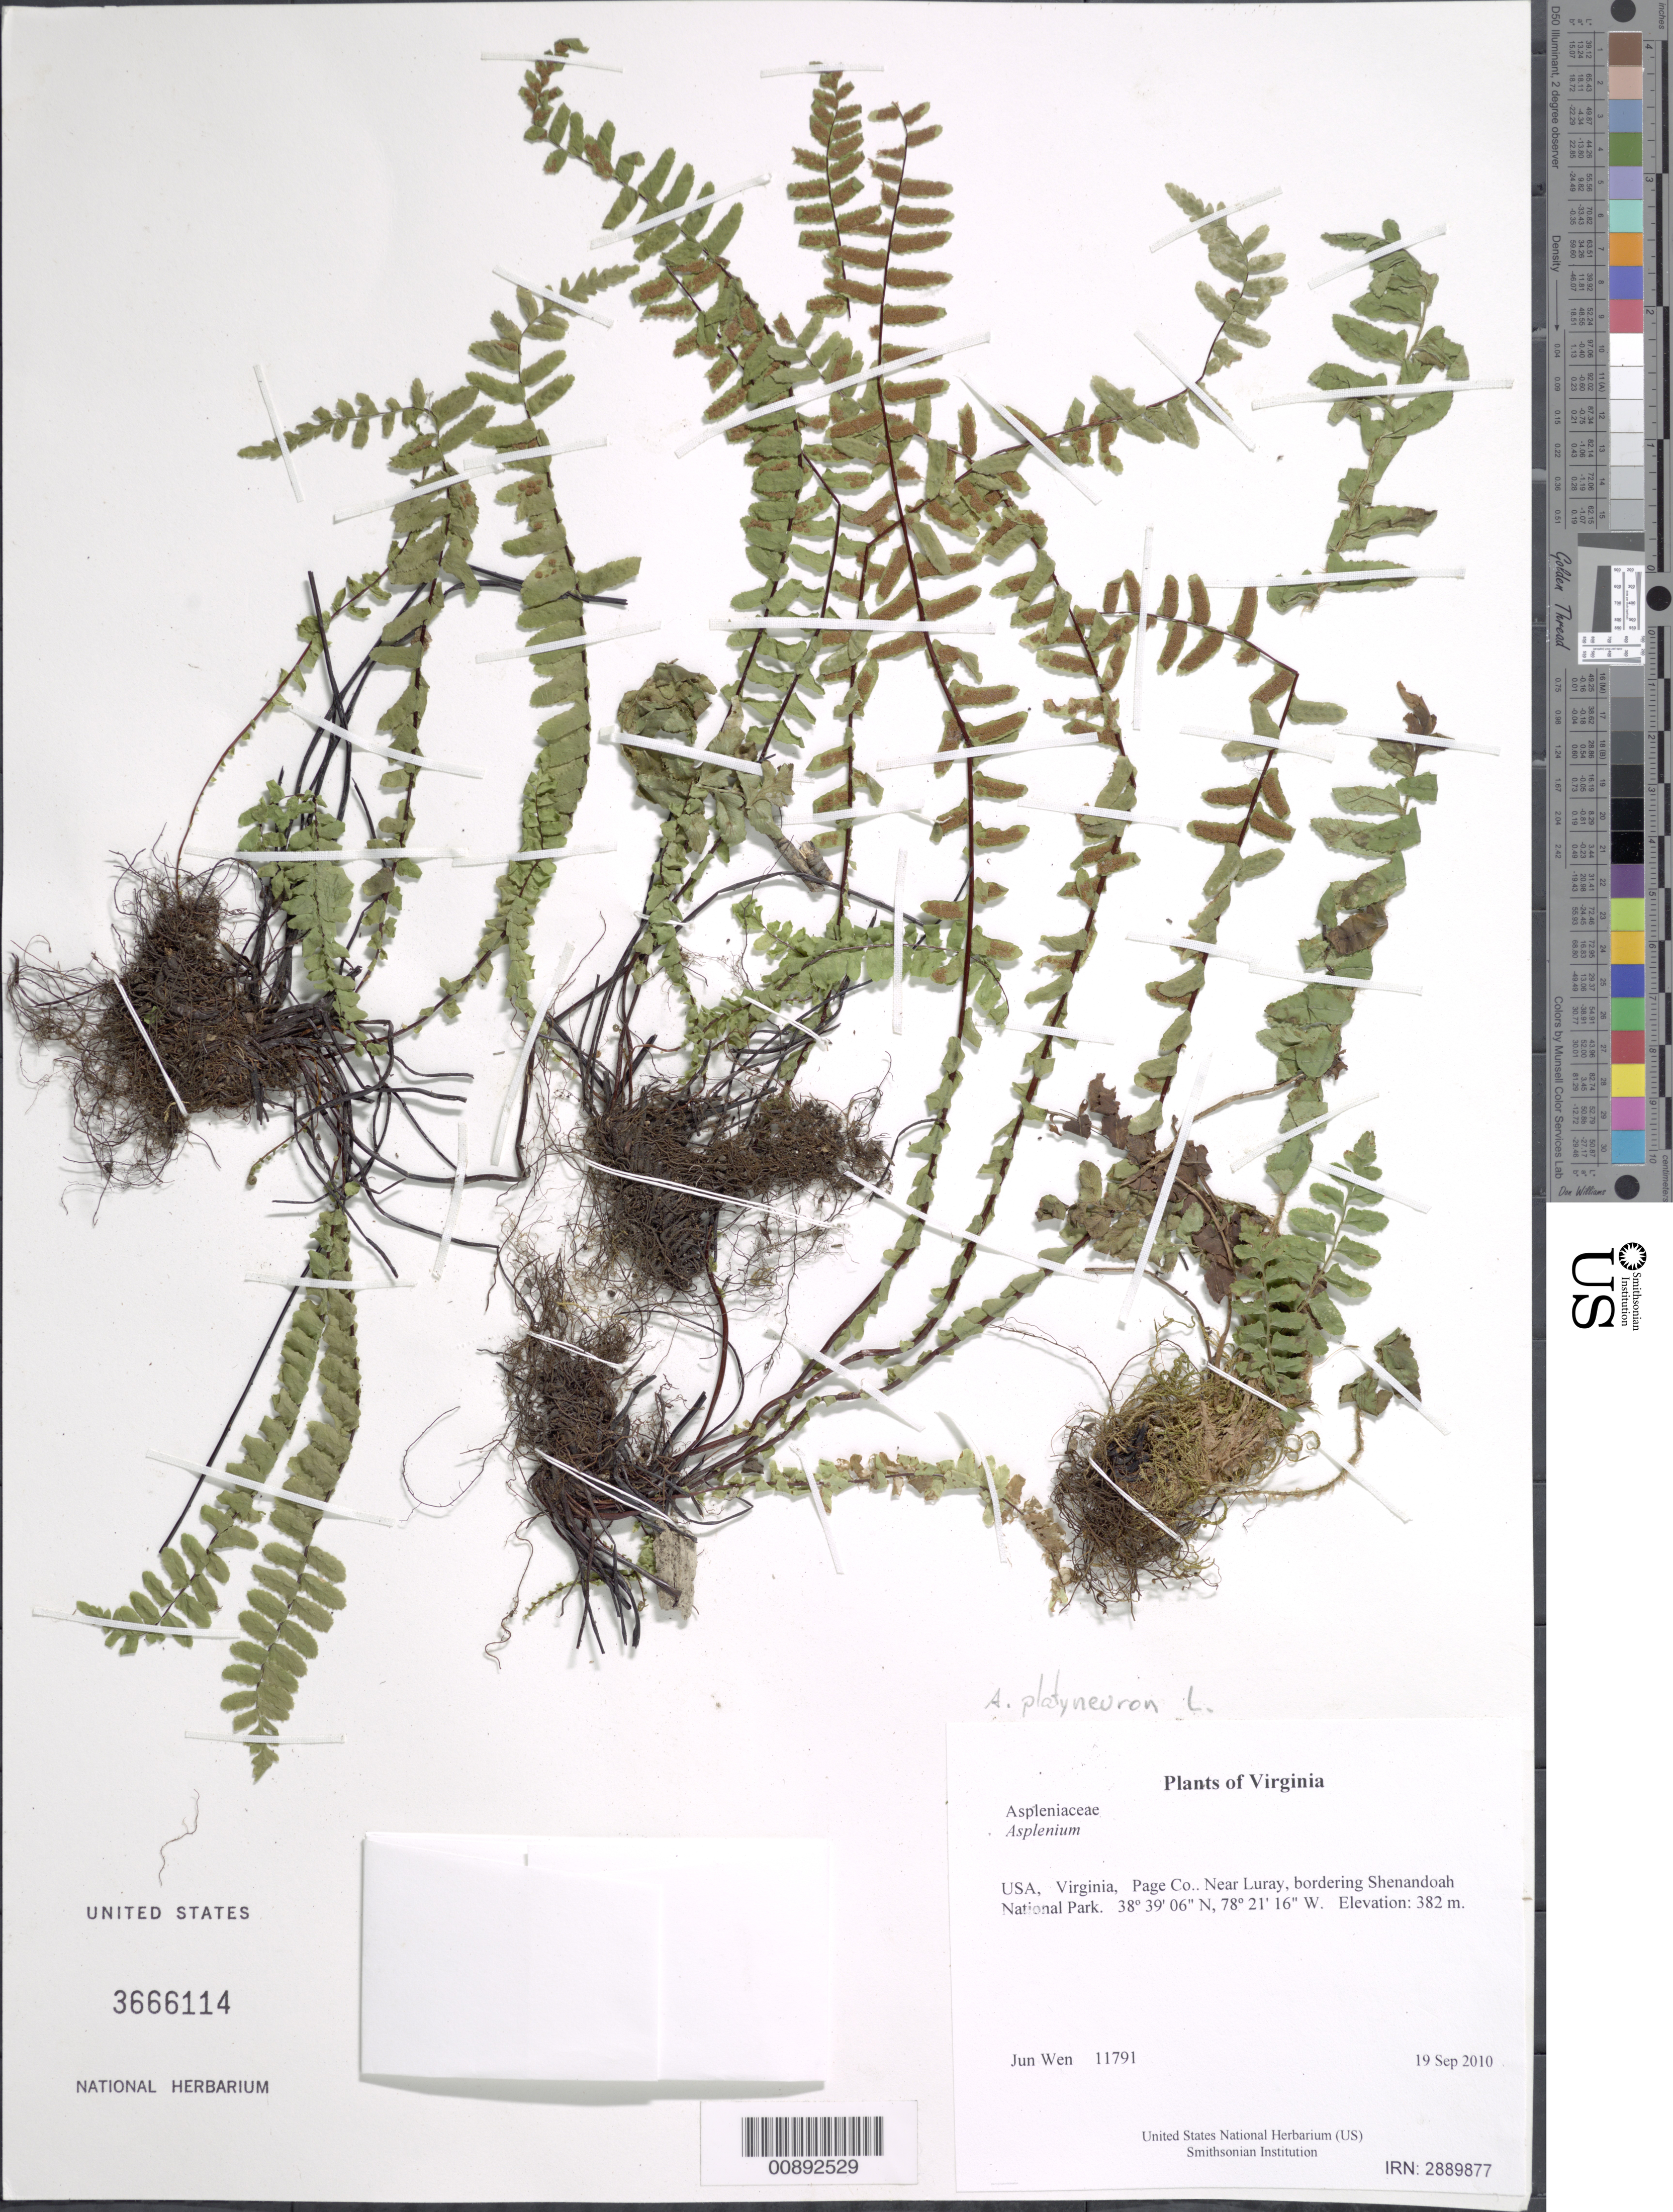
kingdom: Plantae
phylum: Tracheophyta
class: Polypodiopsida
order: Polypodiales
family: Aspleniaceae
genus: Asplenium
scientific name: Asplenium platyneuron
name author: (L.) Britton, Stearns & Poggenb.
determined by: McKee, G. S., (US), NMNH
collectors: J. Wen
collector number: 11791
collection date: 2010-09-19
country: United States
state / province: Virginia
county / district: Page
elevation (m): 382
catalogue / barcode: US 3666114